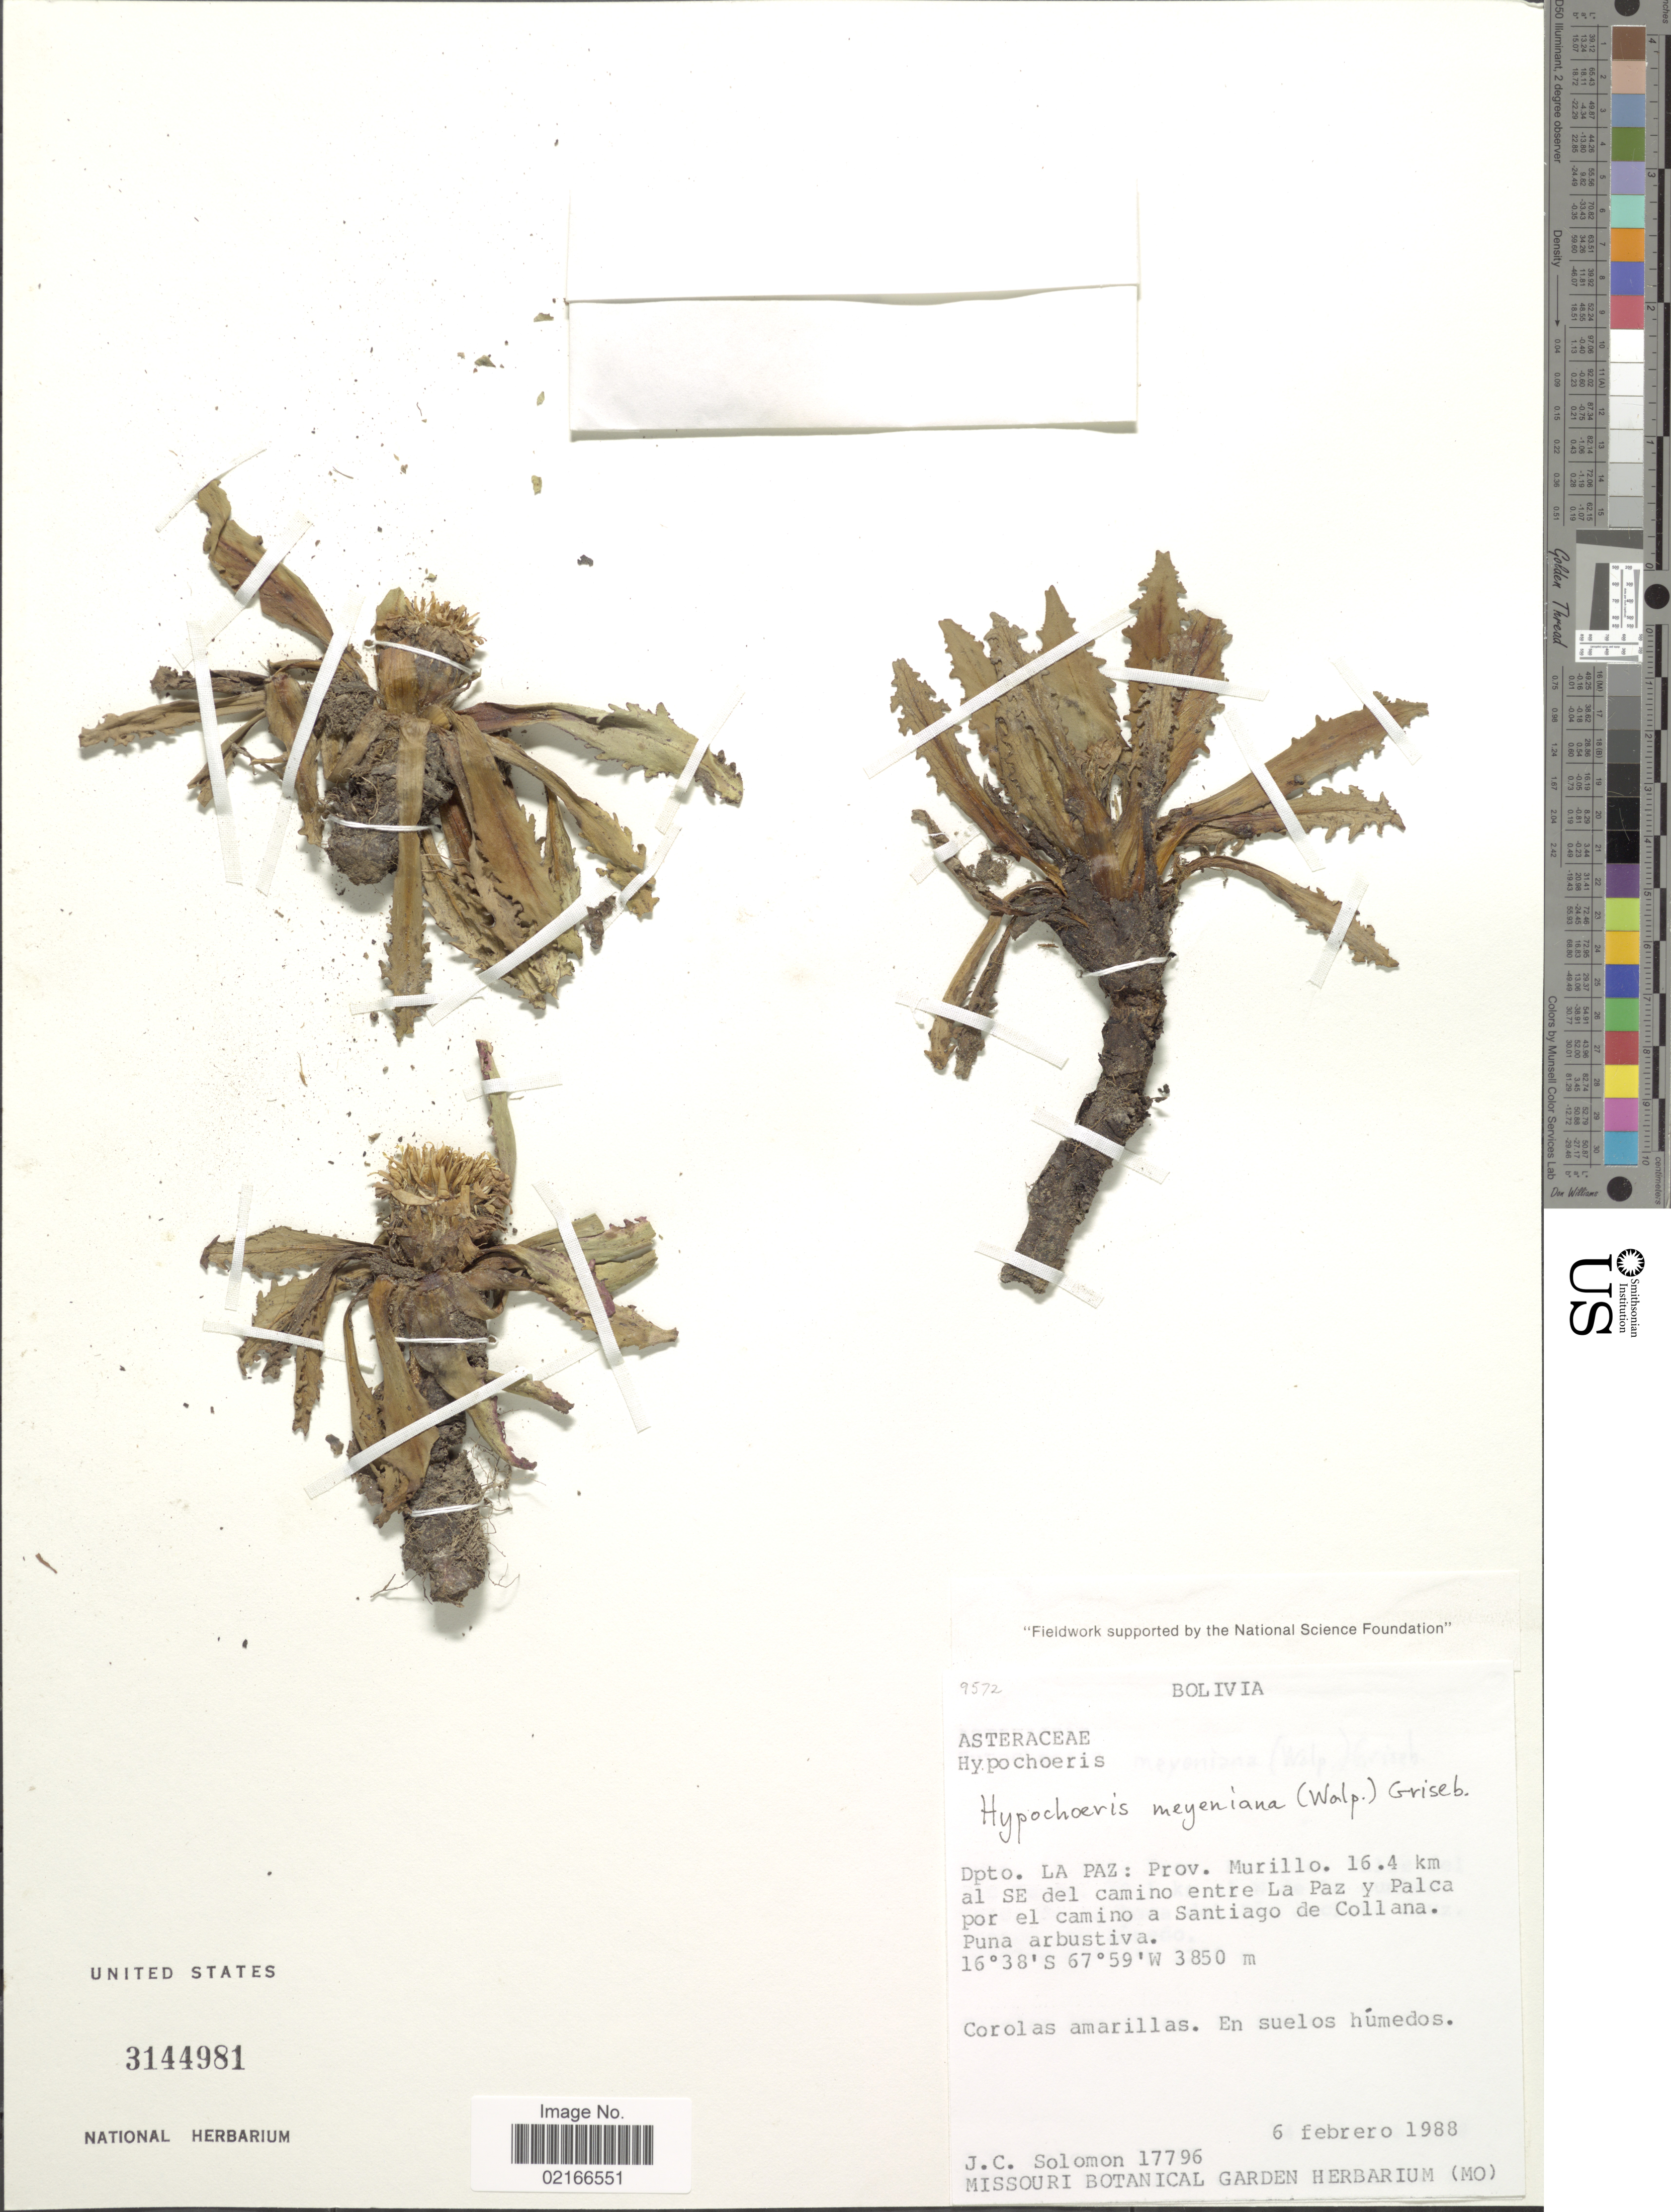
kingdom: Plantae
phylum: Tracheophyta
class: Magnoliopsida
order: Asterales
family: Asteraceae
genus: Hypochaeris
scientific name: Hypochaeris meyeniana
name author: (Walp.) Benth. & Hook. f. ex Griseb.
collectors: J. C. Solomon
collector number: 17796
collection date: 1988-02-06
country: Bolivia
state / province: La Paz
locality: Prov. Murillo. 16.4 km al SE del camino entre La Paz y Palca por el camino a Santiago de Collana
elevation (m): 3850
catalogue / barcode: US 3144981